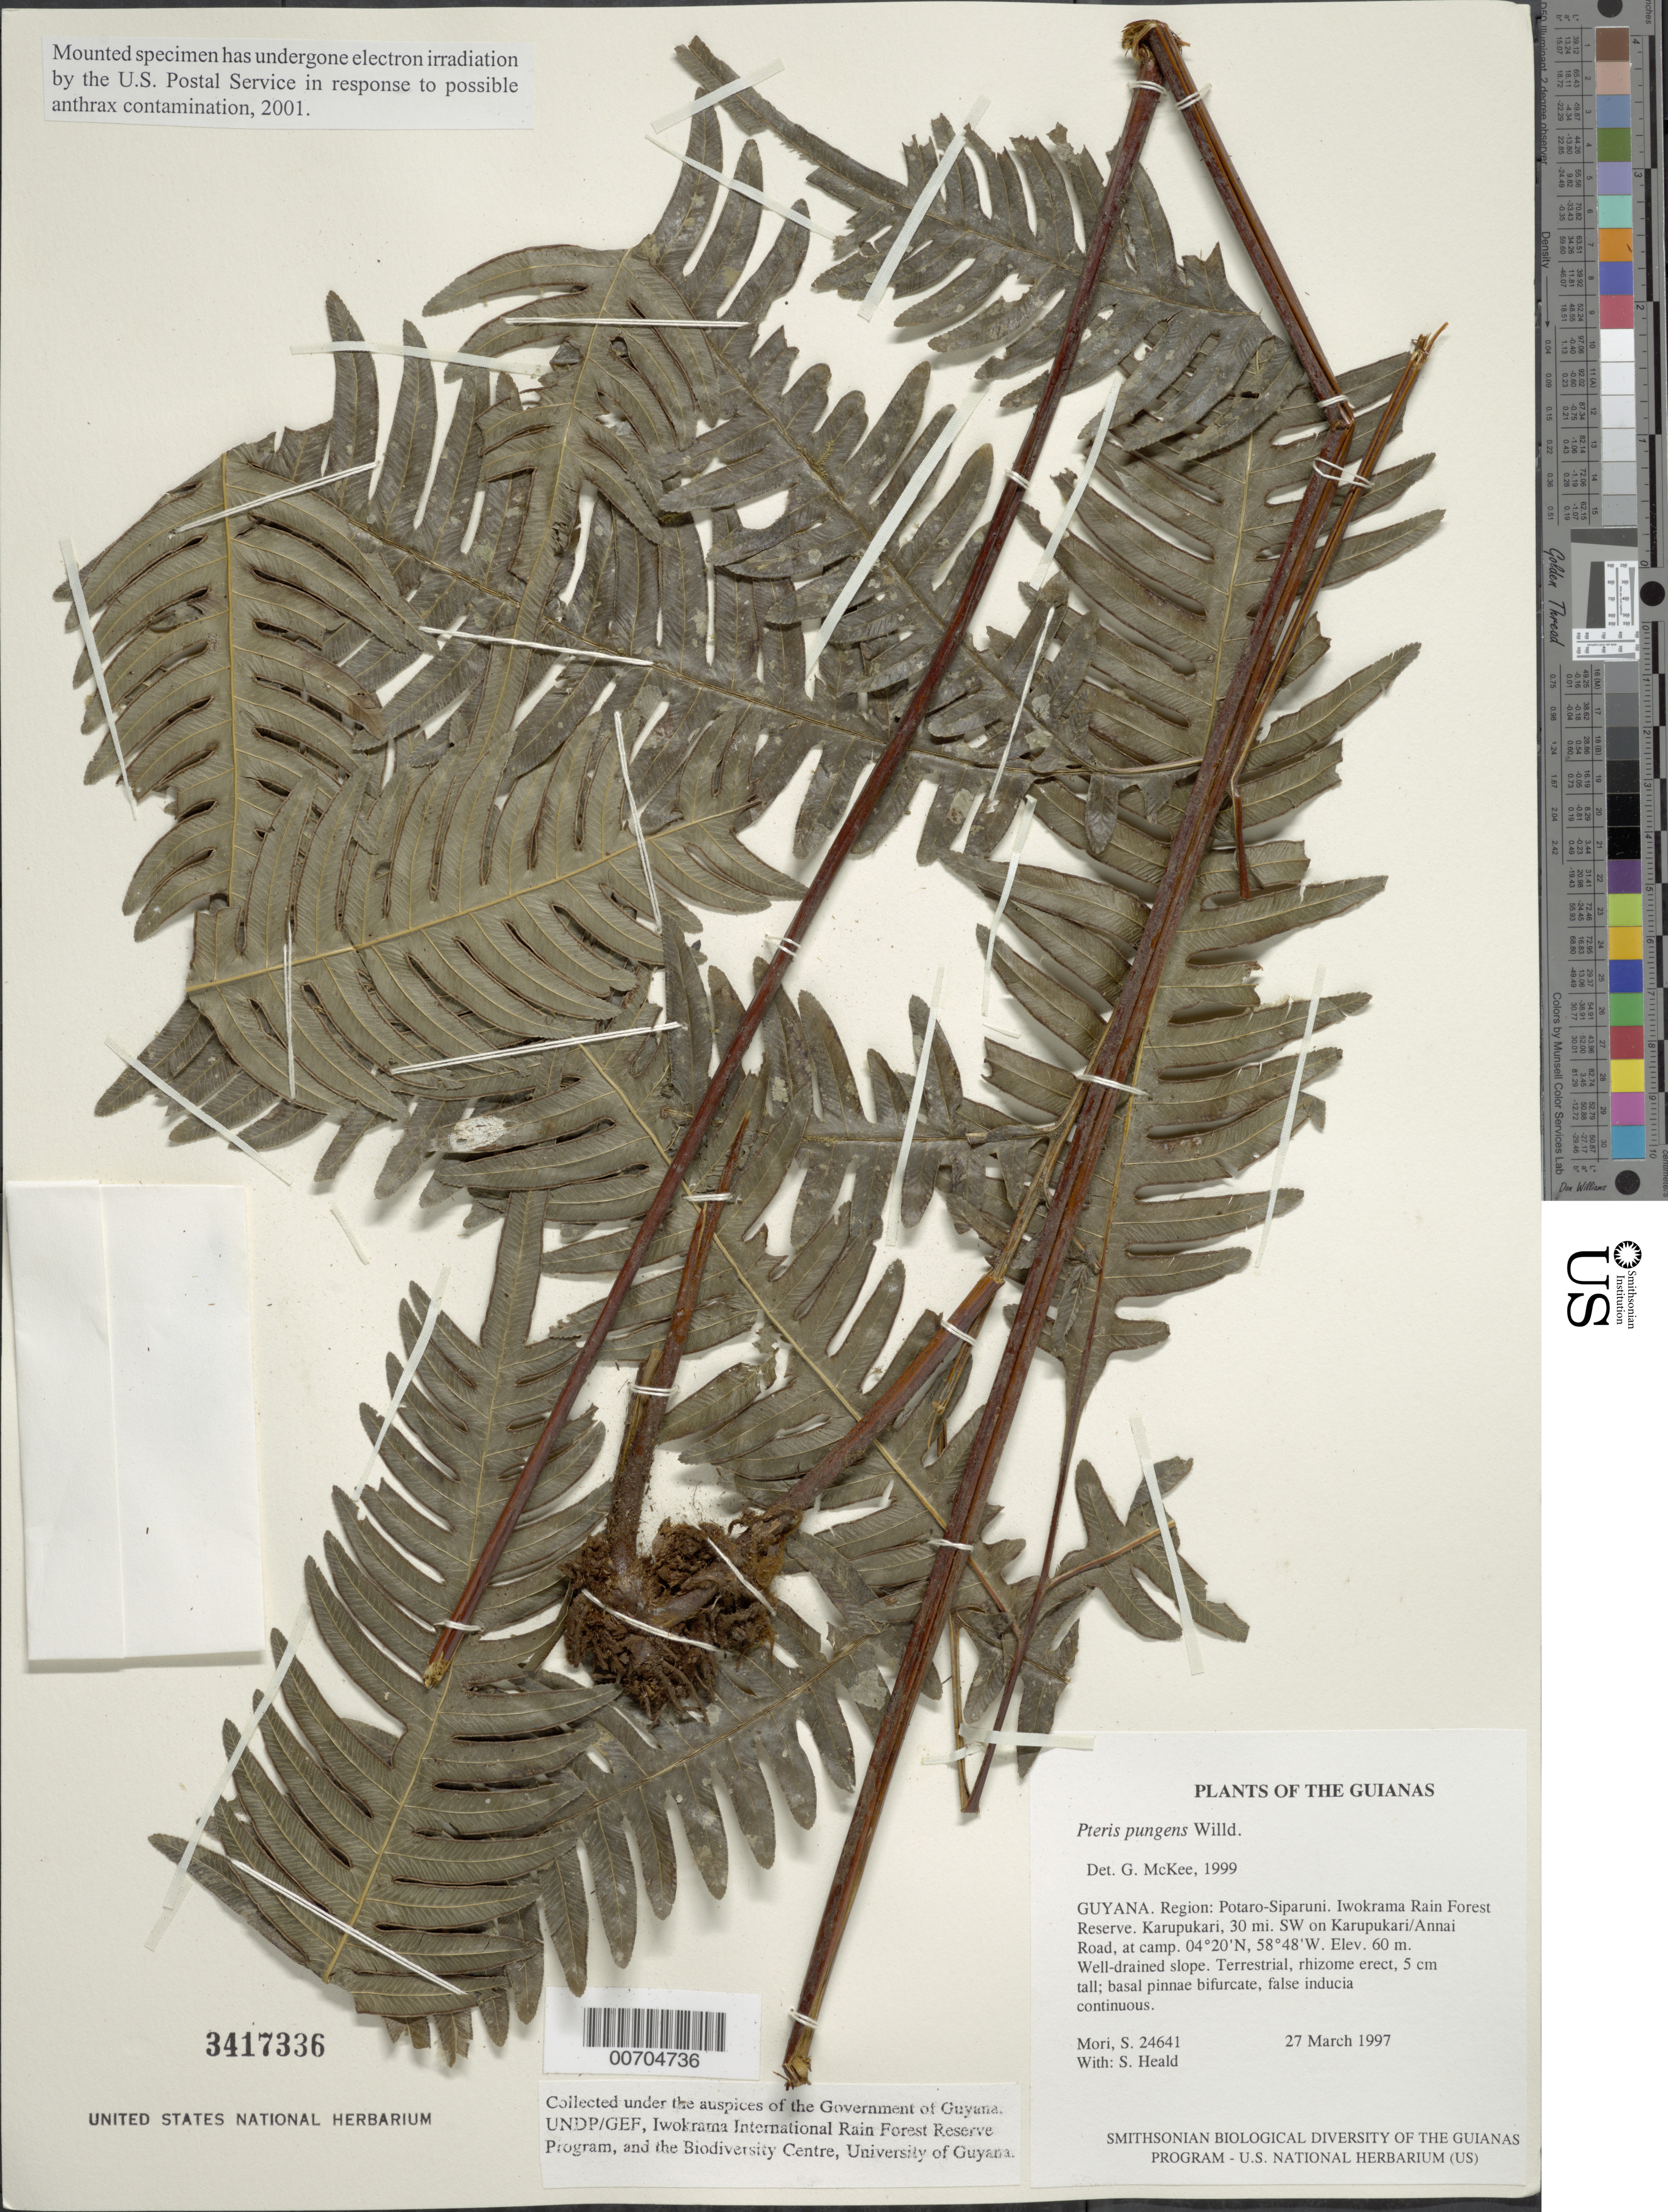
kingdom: Plantae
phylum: Tracheophyta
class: Polypodiopsida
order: Polypodiales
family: Pteridaceae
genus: Pteris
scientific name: Pteris pungens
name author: Willd.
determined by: McKee, G. S., (US), NMNH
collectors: S. Mori & S. Heald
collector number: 24641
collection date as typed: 27 March 1997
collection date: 1997-03-27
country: Guyana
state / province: Potaro-Siparuni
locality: Iwokrama Rain Forest Reserve. Karupukari, 30 mi. SW on Karupukari/Annai Road, at camp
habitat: Well-drained slope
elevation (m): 60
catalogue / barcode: US 3417336